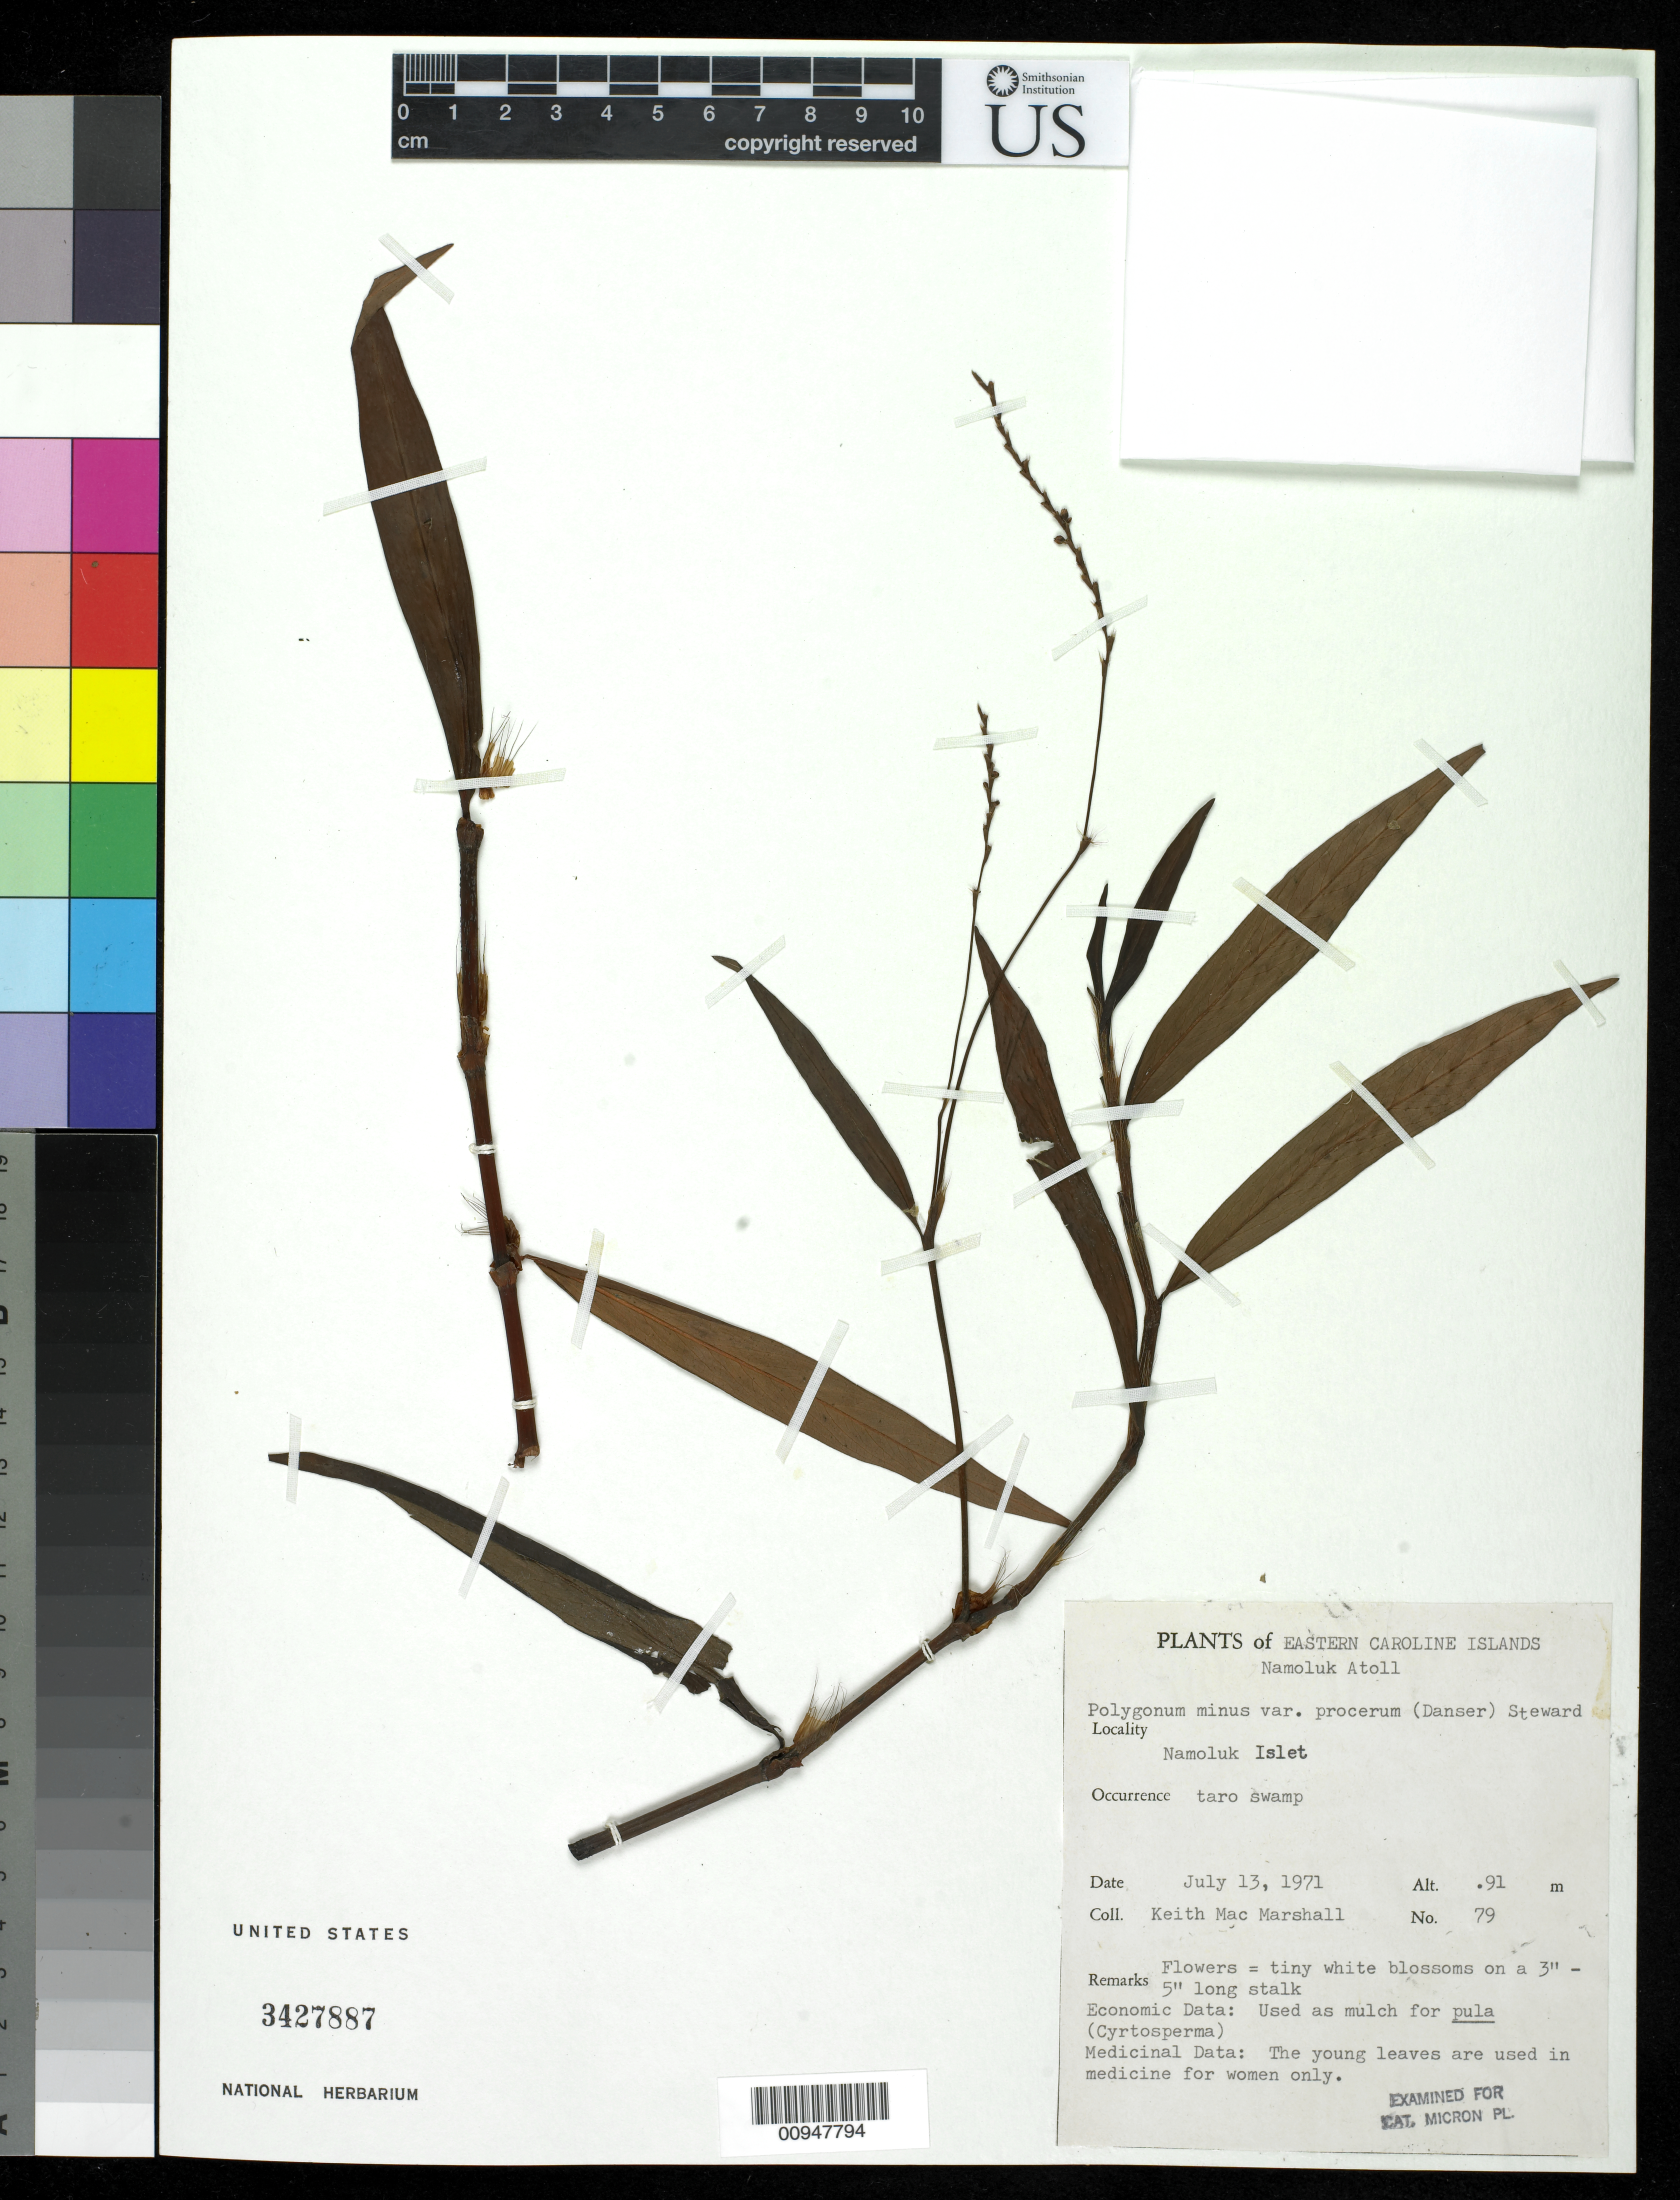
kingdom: Plantae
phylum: Tracheophyta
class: Magnoliopsida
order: Caryophyllales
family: Polygonaceae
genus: Persicaria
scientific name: Persicaria minor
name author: (Huds.) Opiz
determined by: Wagner, W. L., (BOT), Smithsonian Institution - National Museum of Natural History (UNITED STATES)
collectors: K. M. Marshall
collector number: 79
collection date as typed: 13 Jul 1971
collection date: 1971-07-13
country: Micronesia, Federated States of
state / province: Truk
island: Namokuk [Namoluk] Atoll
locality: Taro swamp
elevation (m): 0.91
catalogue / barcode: US 3427887